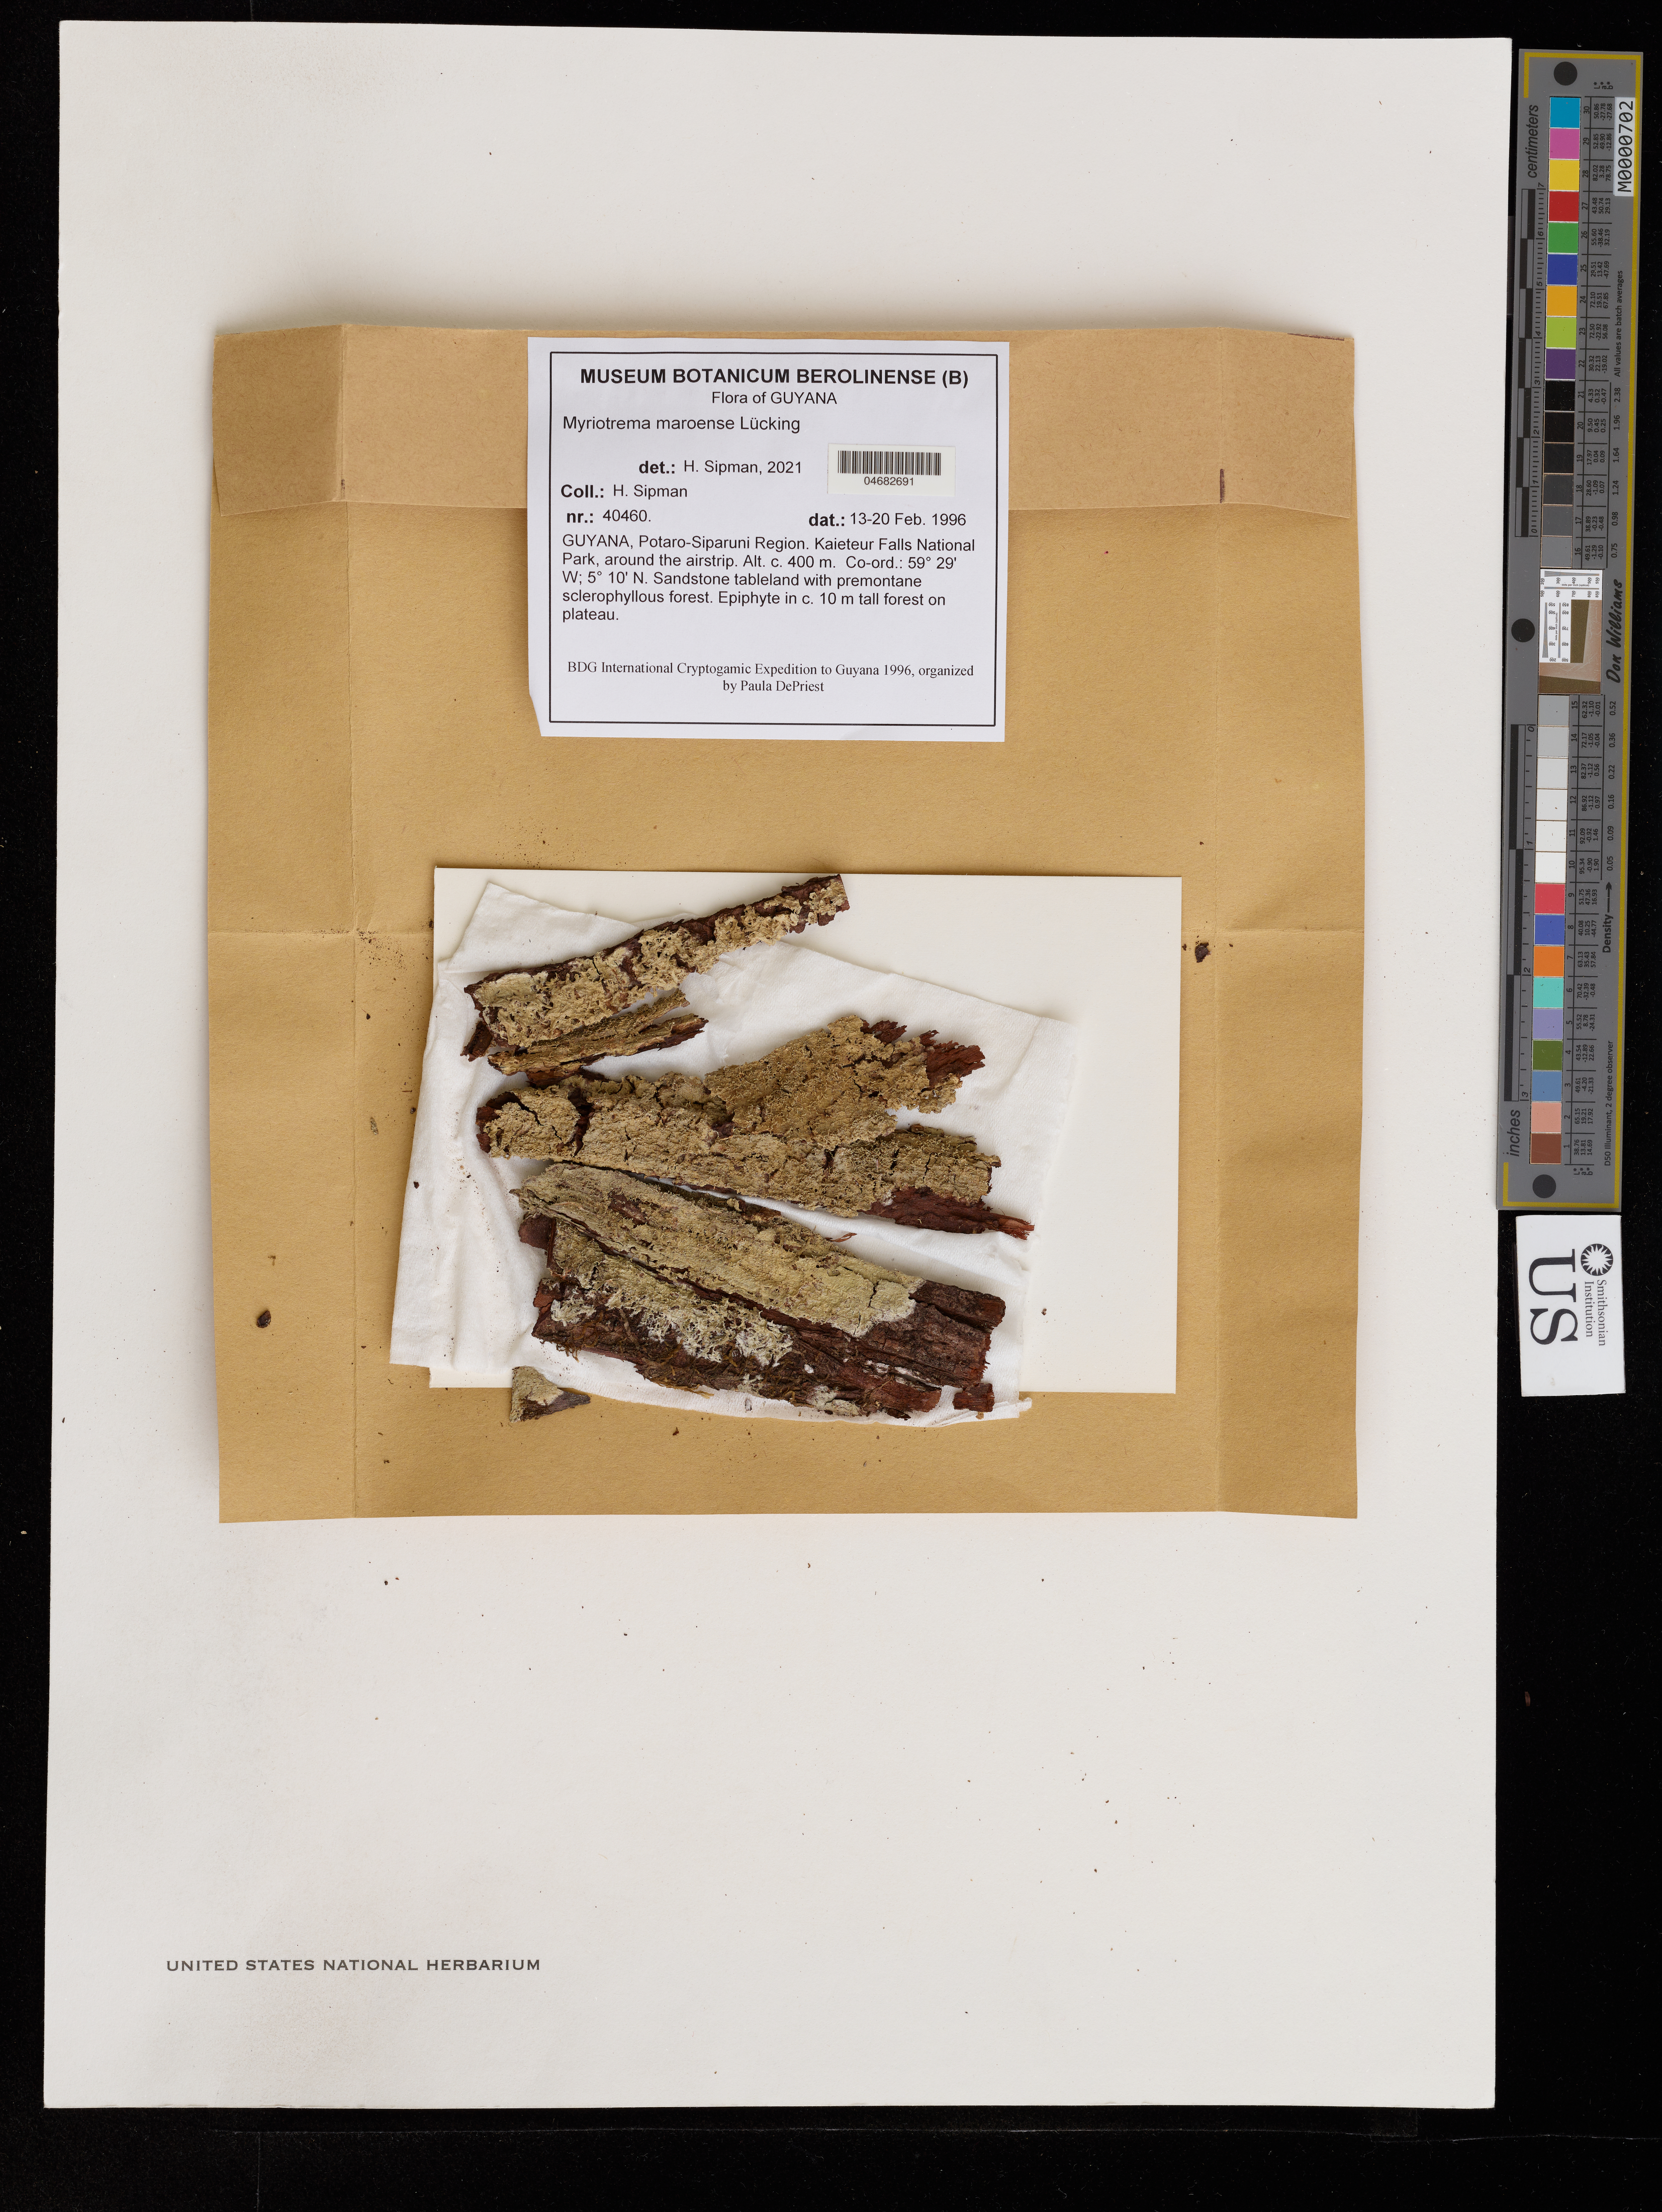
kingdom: Fungi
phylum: Ascomycota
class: Lecanoromycetes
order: Ostropales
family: Graphidaceae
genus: Myriotrema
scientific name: Myriotrema maroense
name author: Lücking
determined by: Sipman, H.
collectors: H. Sipman et al.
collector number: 40460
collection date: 1996-02-13/1996-02-20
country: Guyana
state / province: Potaro-Siparuni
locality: Kaieteur Falls National Park, around the airstrip.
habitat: Sandstone tableland with premontane sclerophyllous forest. In c. 10 m tall forest on plateau.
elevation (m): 400